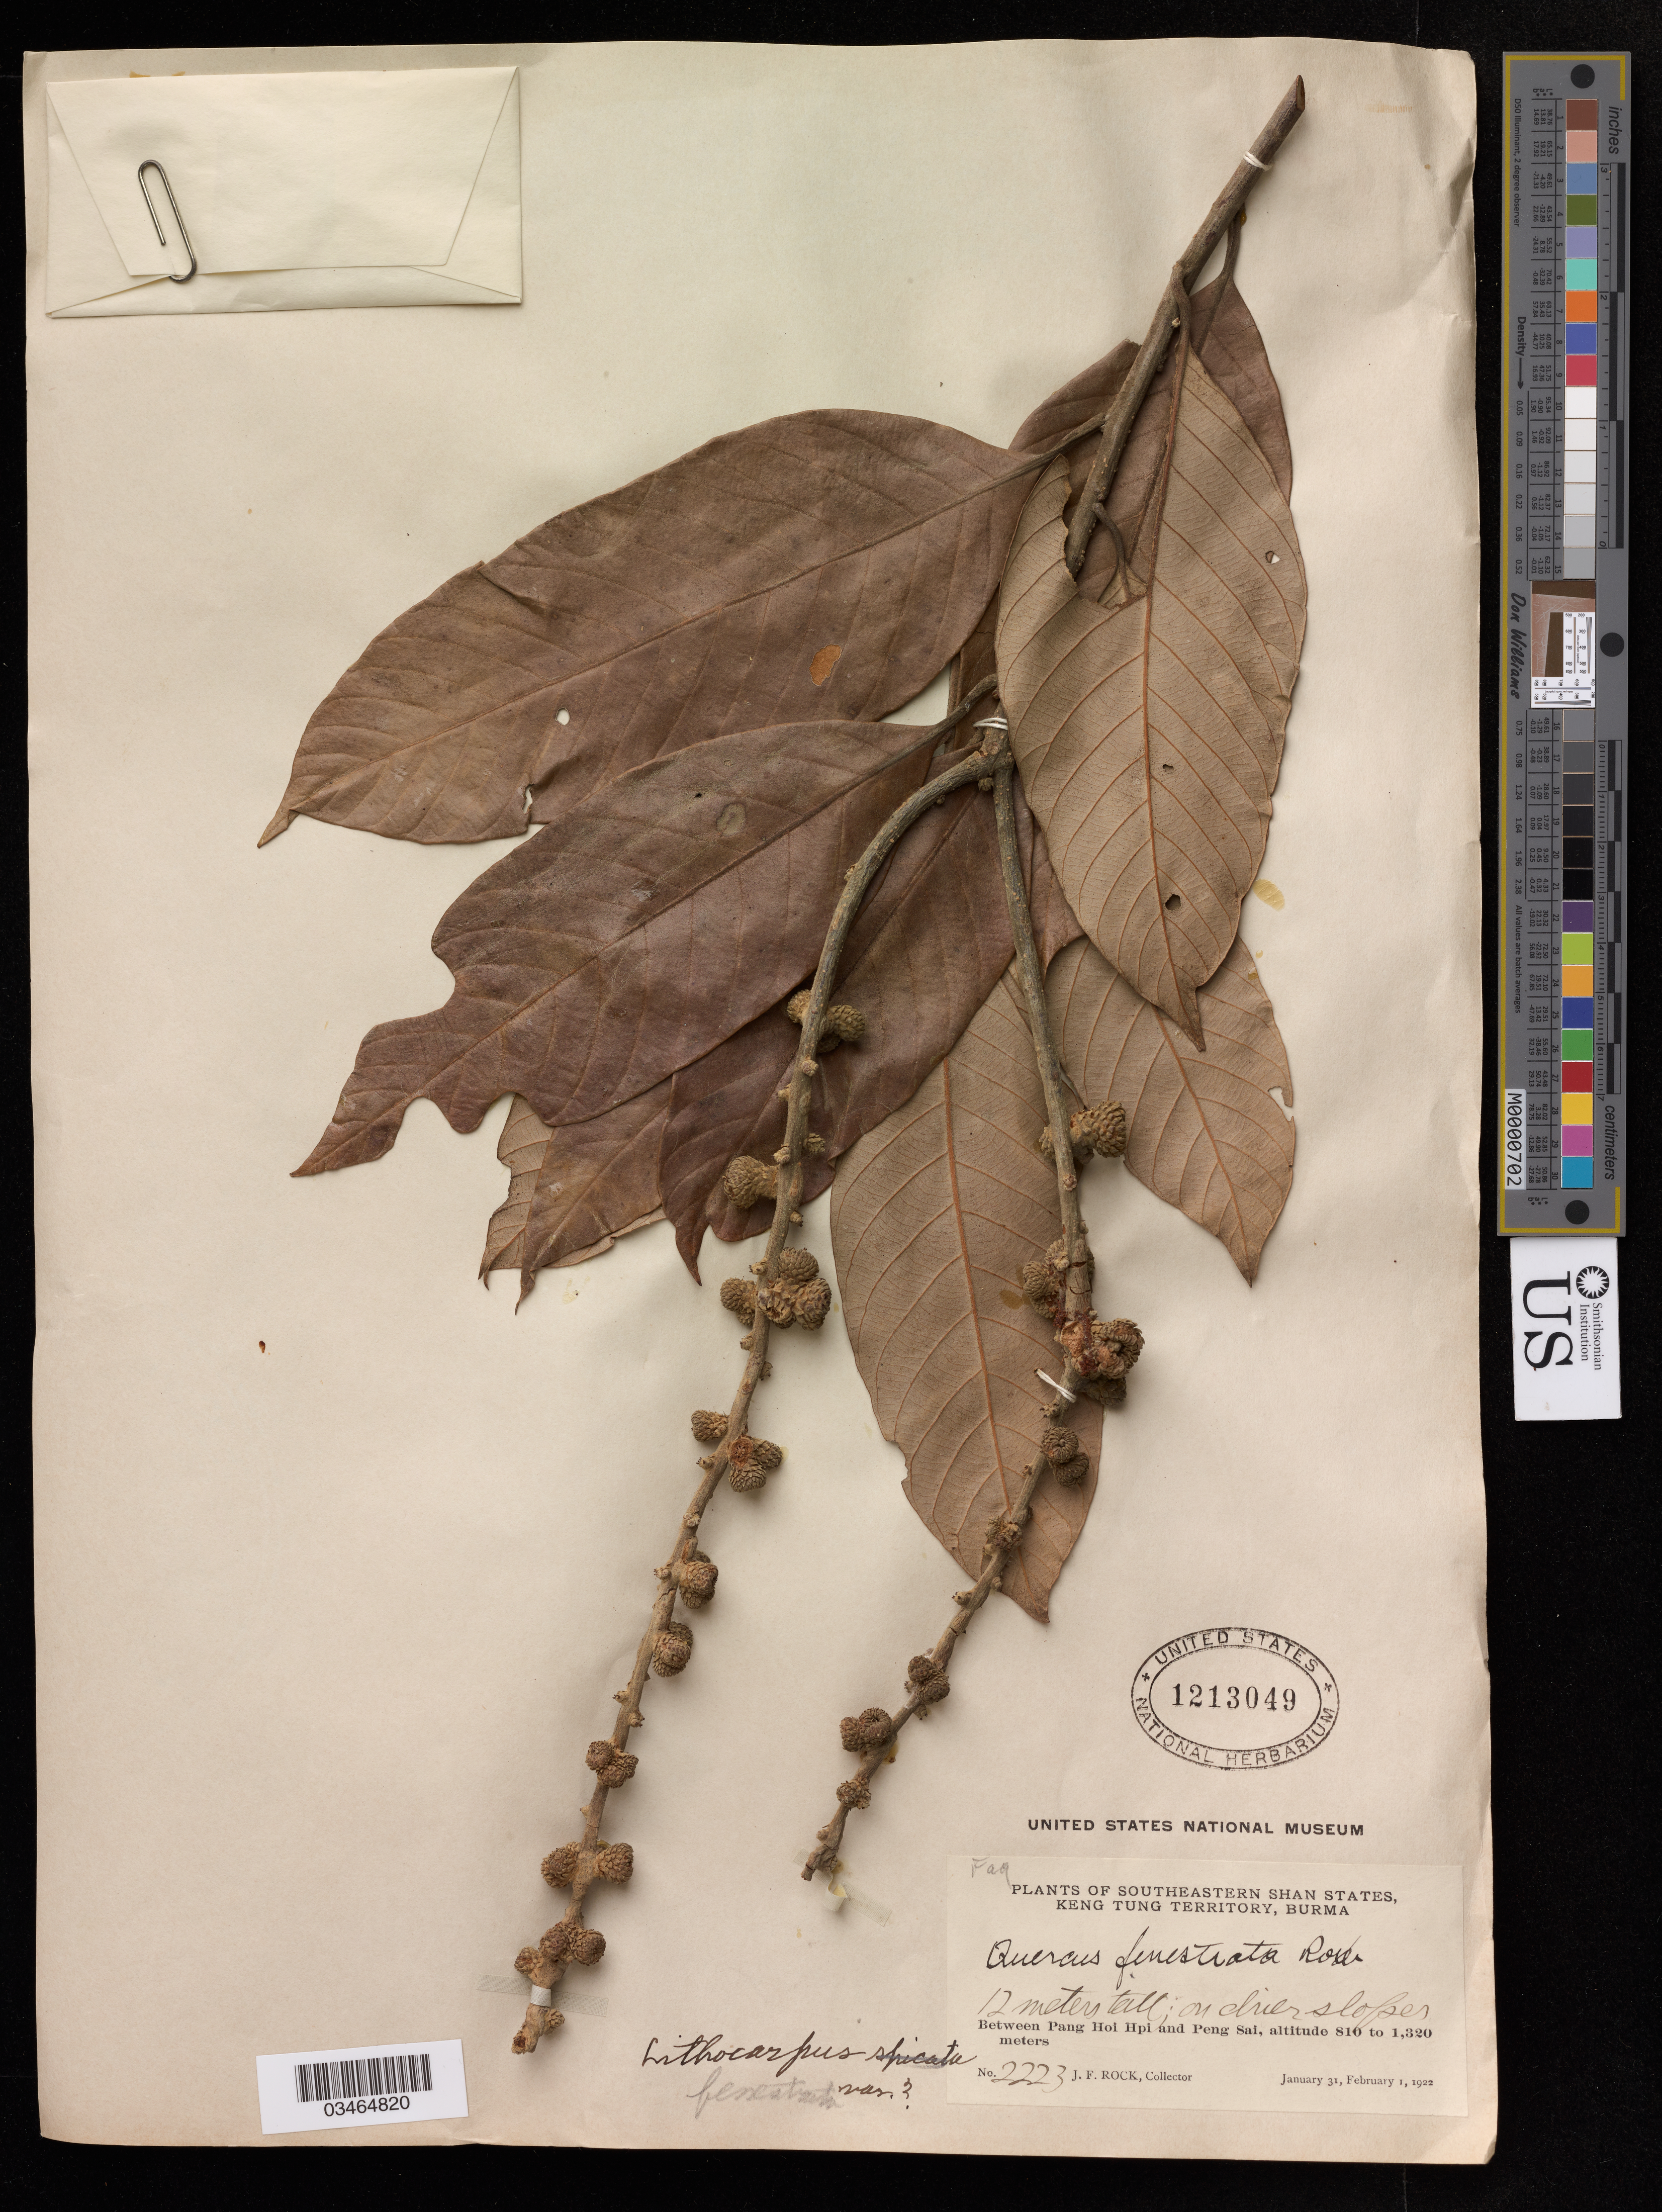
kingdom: Plantae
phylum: Tracheophyta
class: Magnoliopsida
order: Fagales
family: Fagaceae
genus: Quercus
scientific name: Quercus fenestrata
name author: Roxb.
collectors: J. Rock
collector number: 2223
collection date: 1922-01-31/1922-02-01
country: Myanmar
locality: Between Pang Hoi Hpi and Peng Sai.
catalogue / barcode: US 1213049